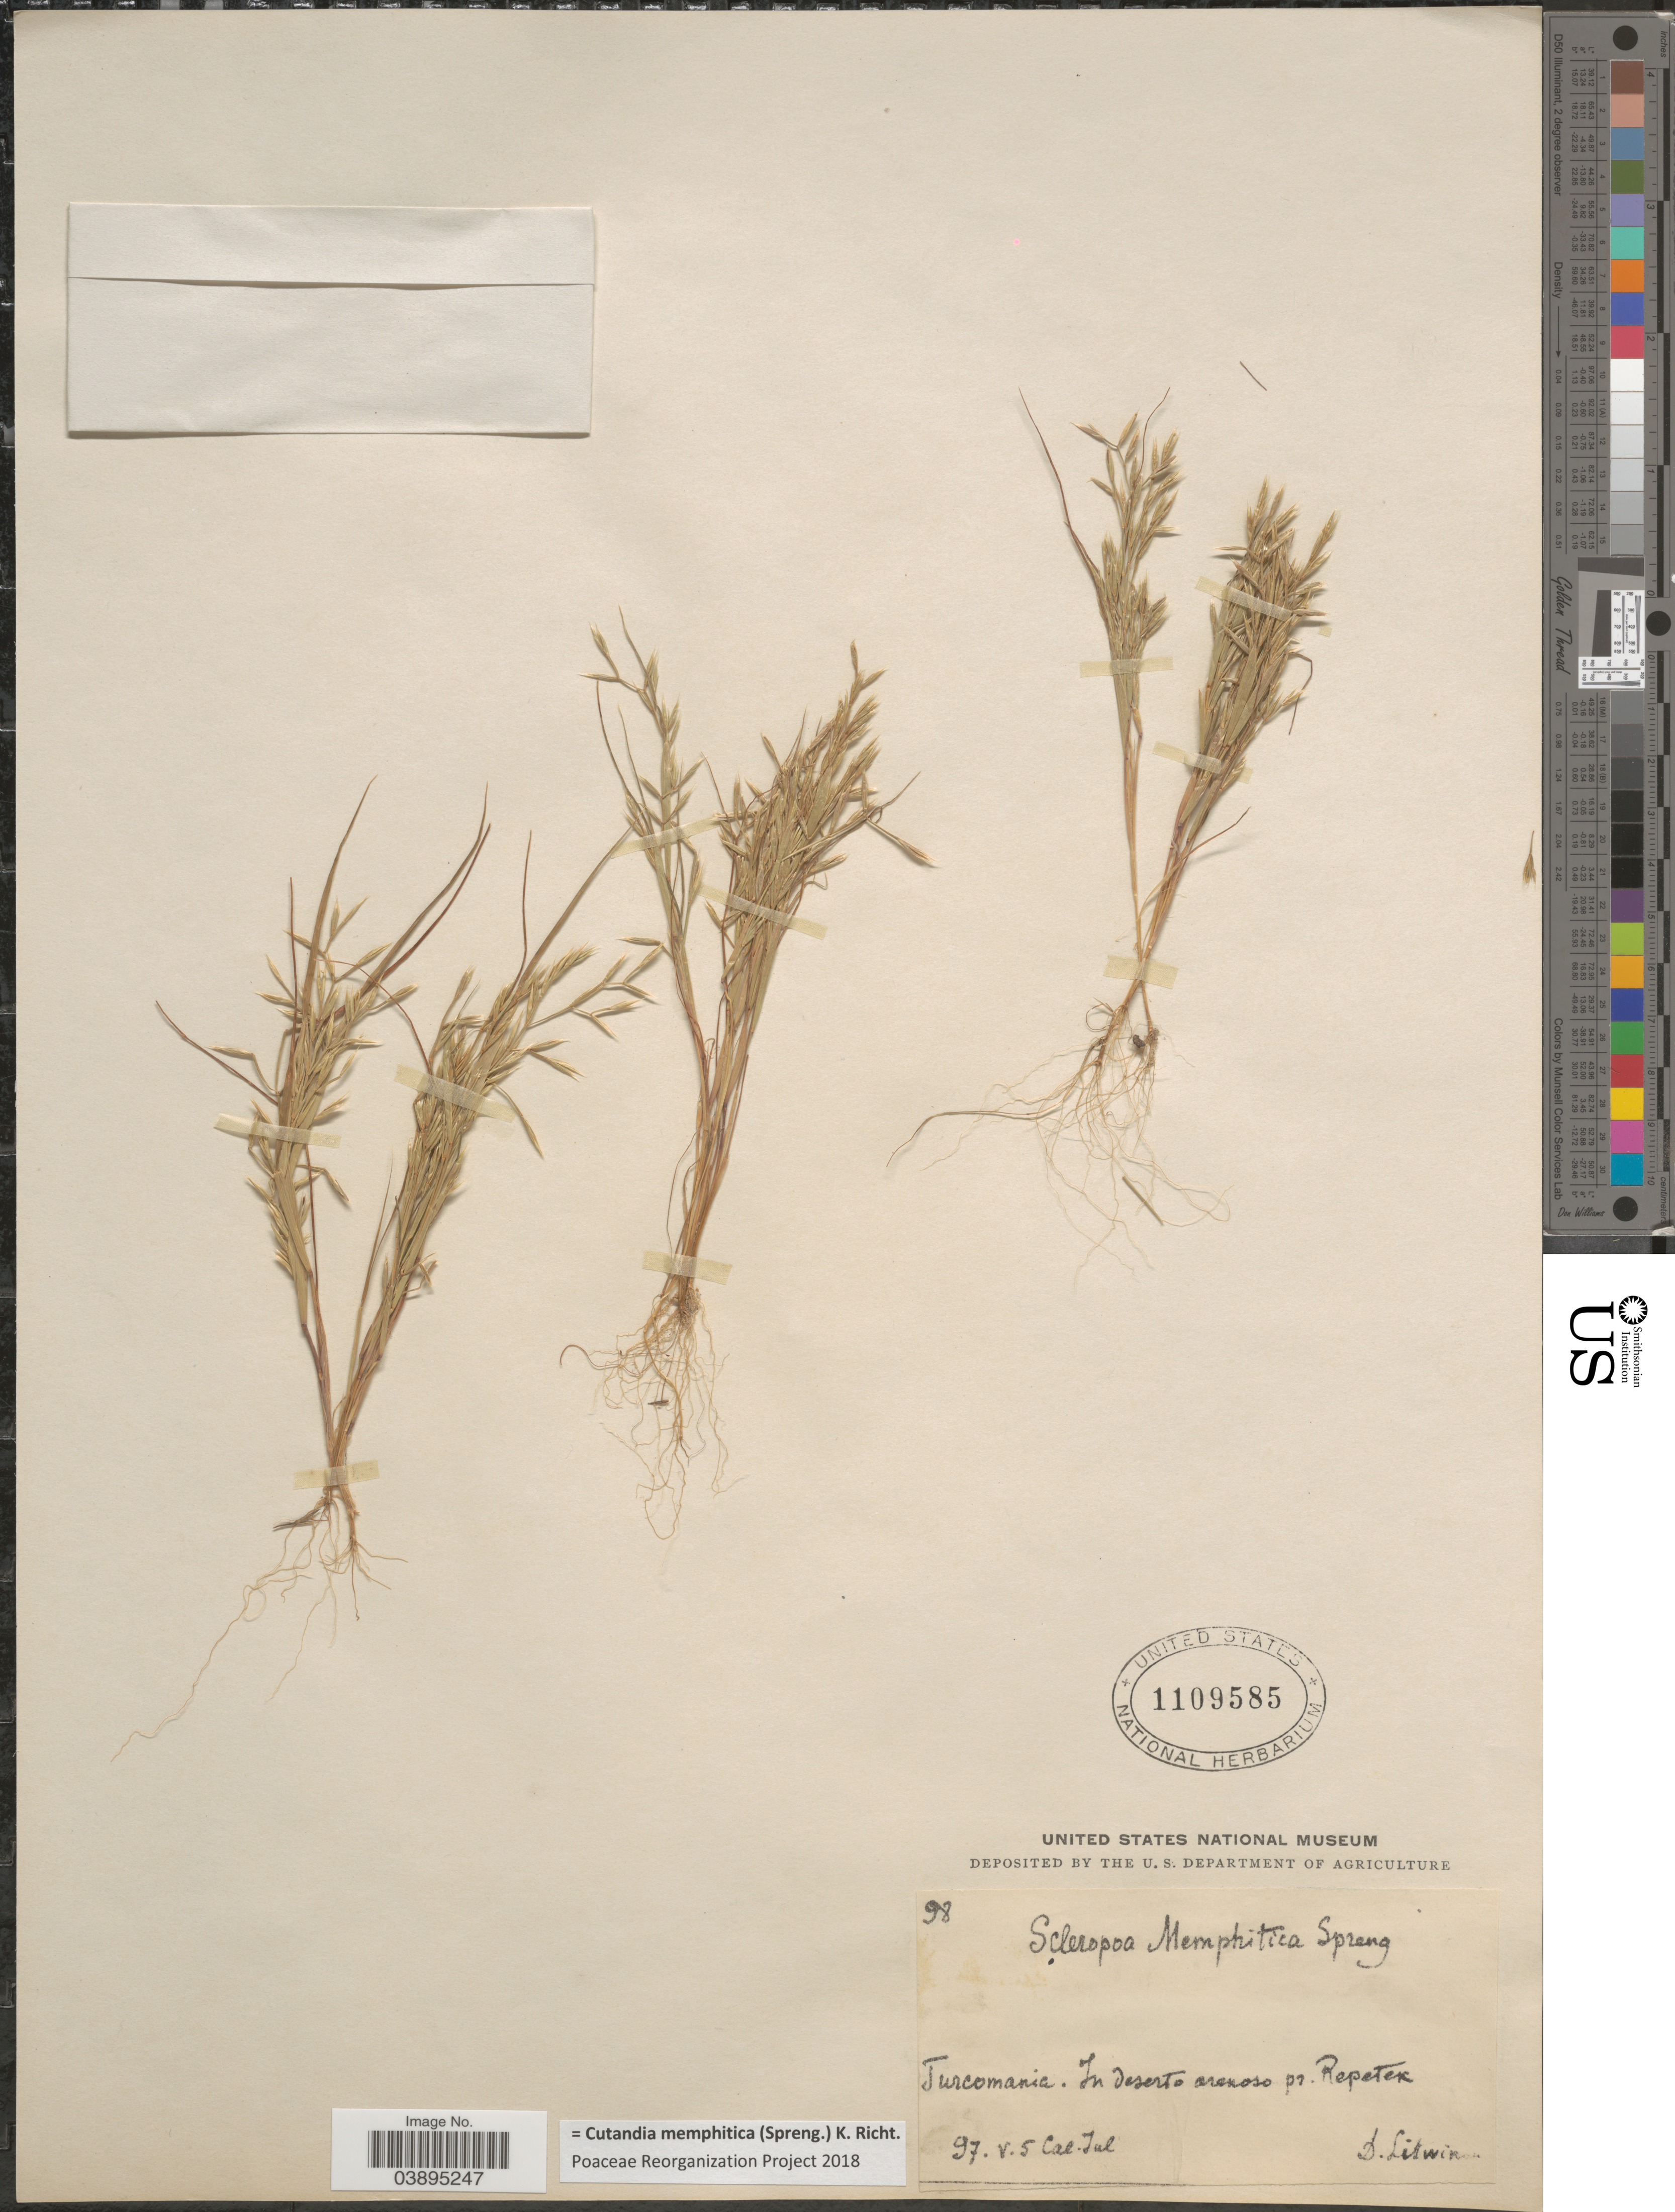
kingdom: Plantae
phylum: Tracheophyta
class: Liliopsida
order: Poales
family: Poaceae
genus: Cutandia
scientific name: Cutandia memphitica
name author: (Spreng.) K. Richt.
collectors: D. Litwinow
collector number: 98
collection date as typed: Transcribed d/m/y: 5/5/97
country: Turkmenistan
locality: Turcomania. In deserto arenoso pr. Repetek.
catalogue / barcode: US 1109585